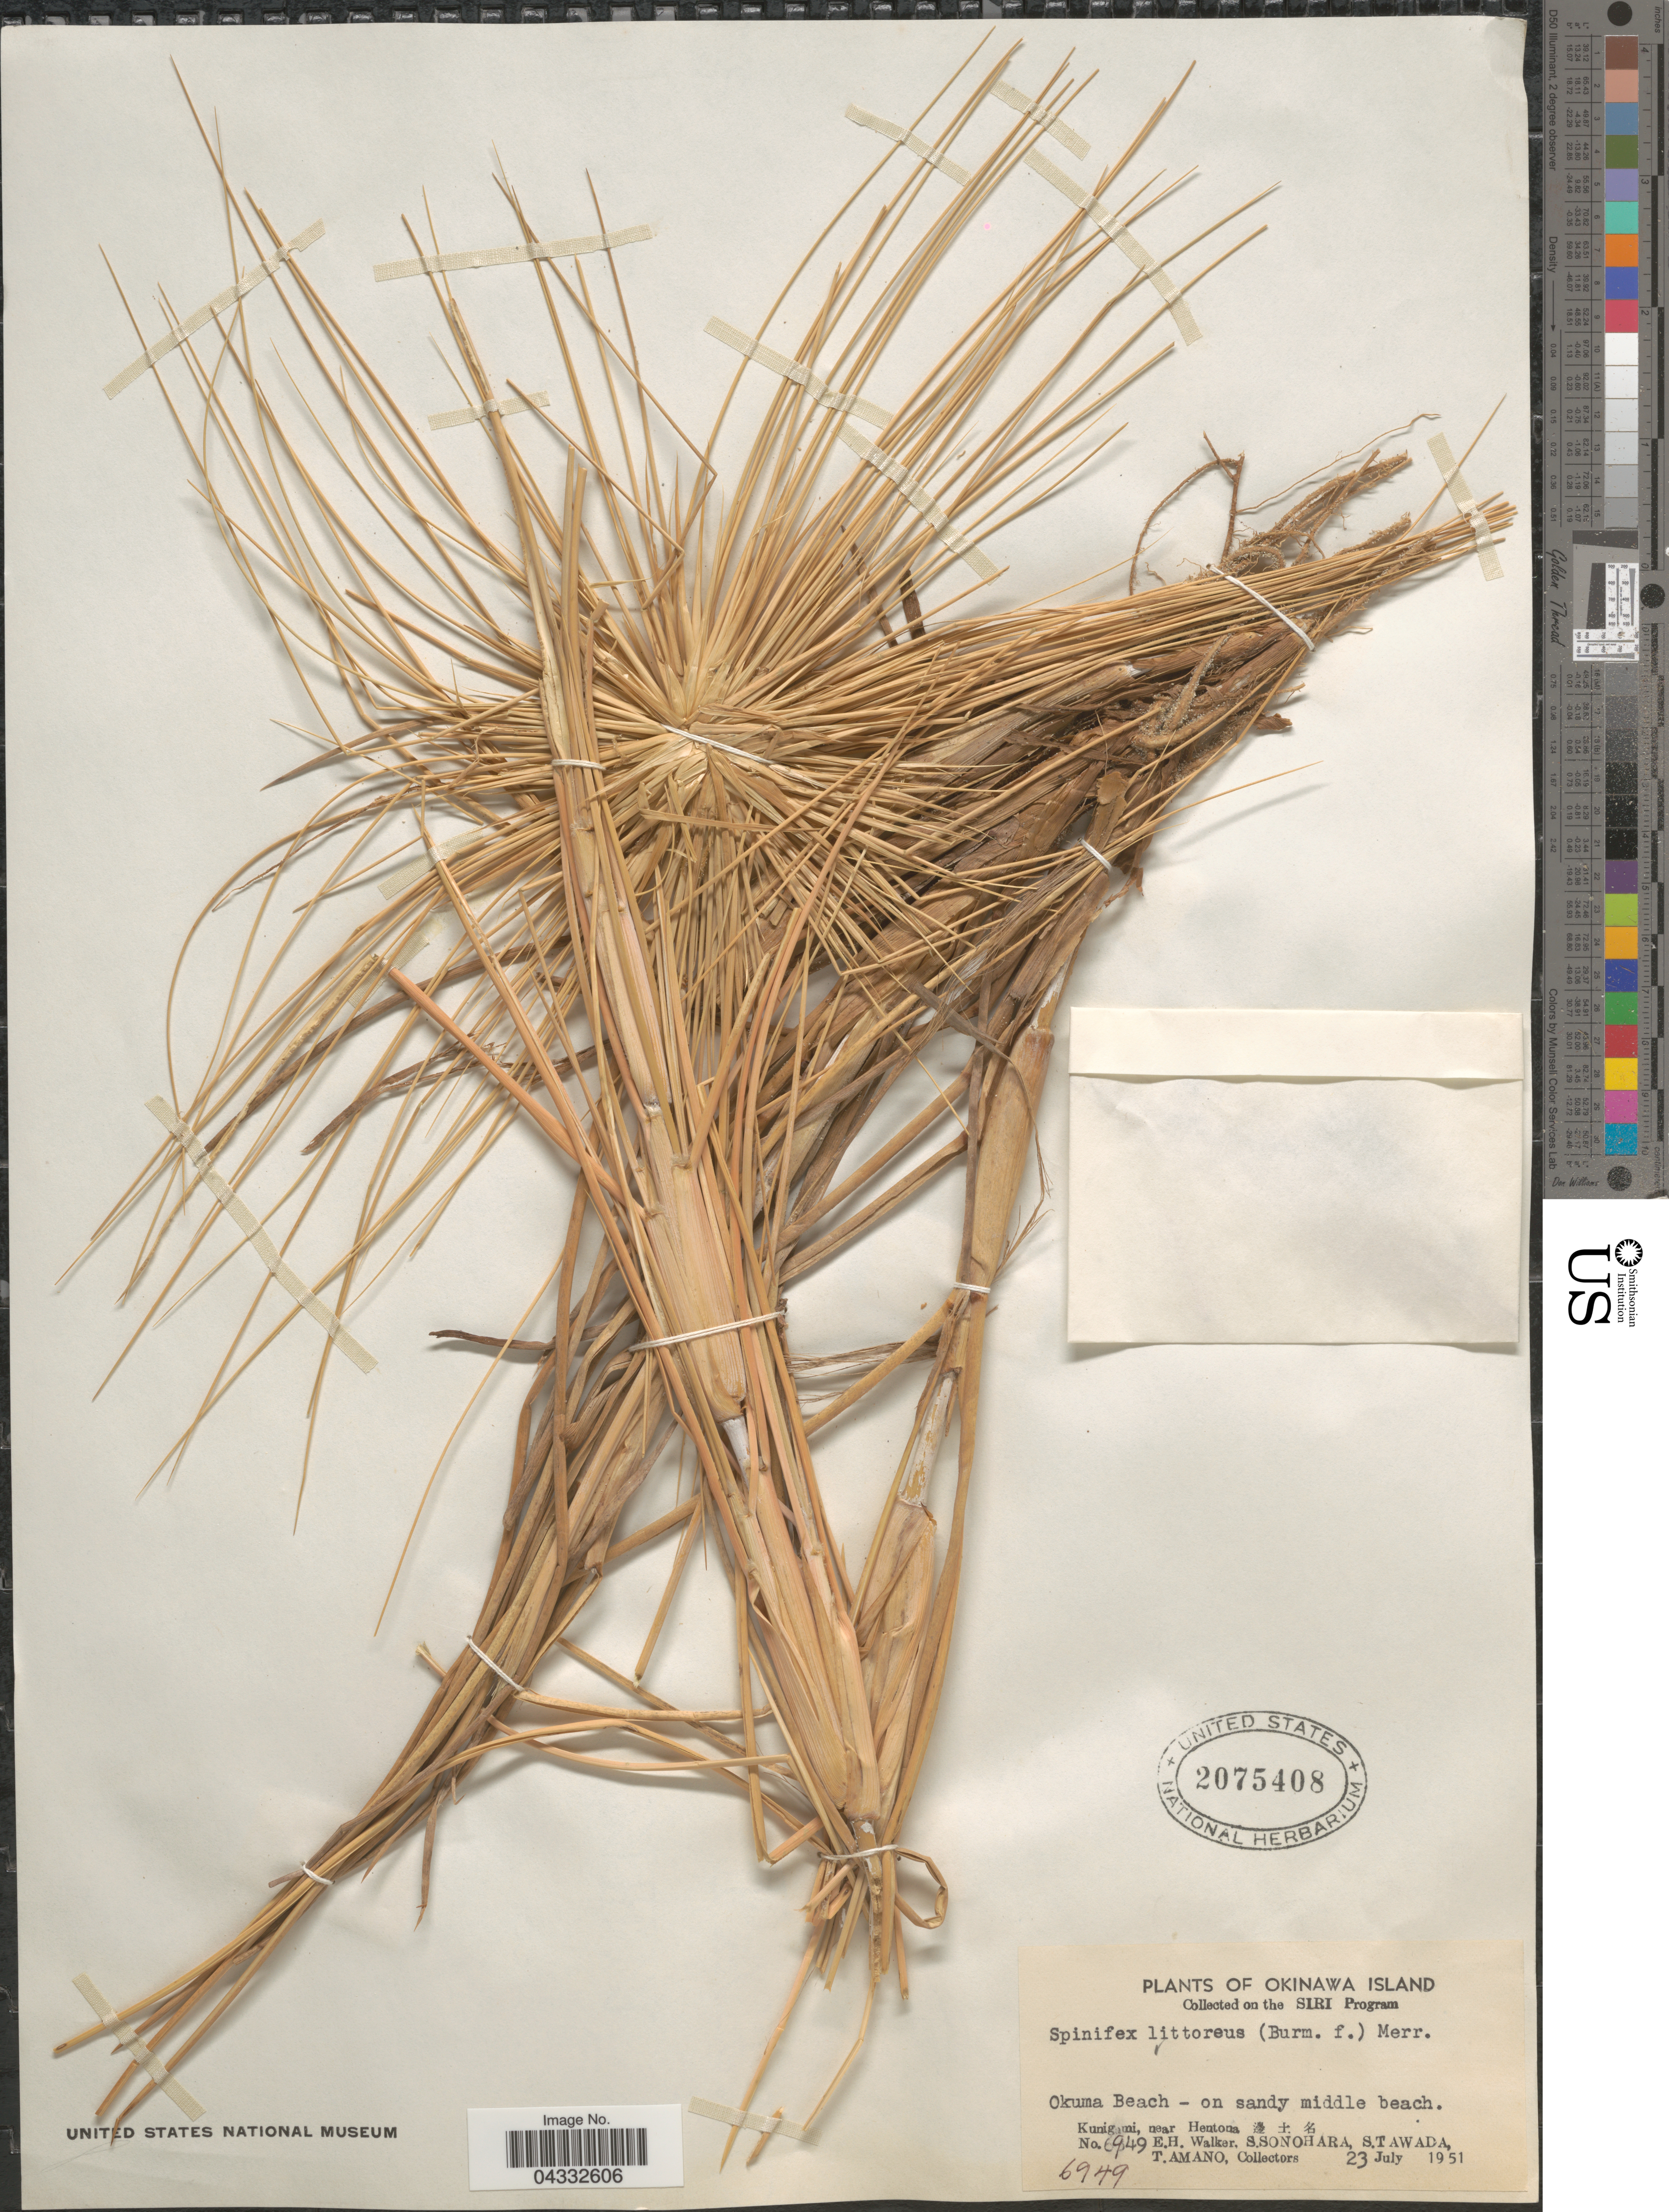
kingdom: Plantae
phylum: Tracheophyta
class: Liliopsida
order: Poales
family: Poaceae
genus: Spinifex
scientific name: Spinifex littoreus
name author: (Burm. f.) Merr.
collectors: E. H. Walker, S. Sonohara, S. Tawada & T. Amano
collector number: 6949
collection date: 1951-07-23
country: Japan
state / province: Okinawa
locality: Okinawa Island. Okuma Beach - on sandy middle beach. Kunigami, near Hentona. X.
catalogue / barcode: US 2075408